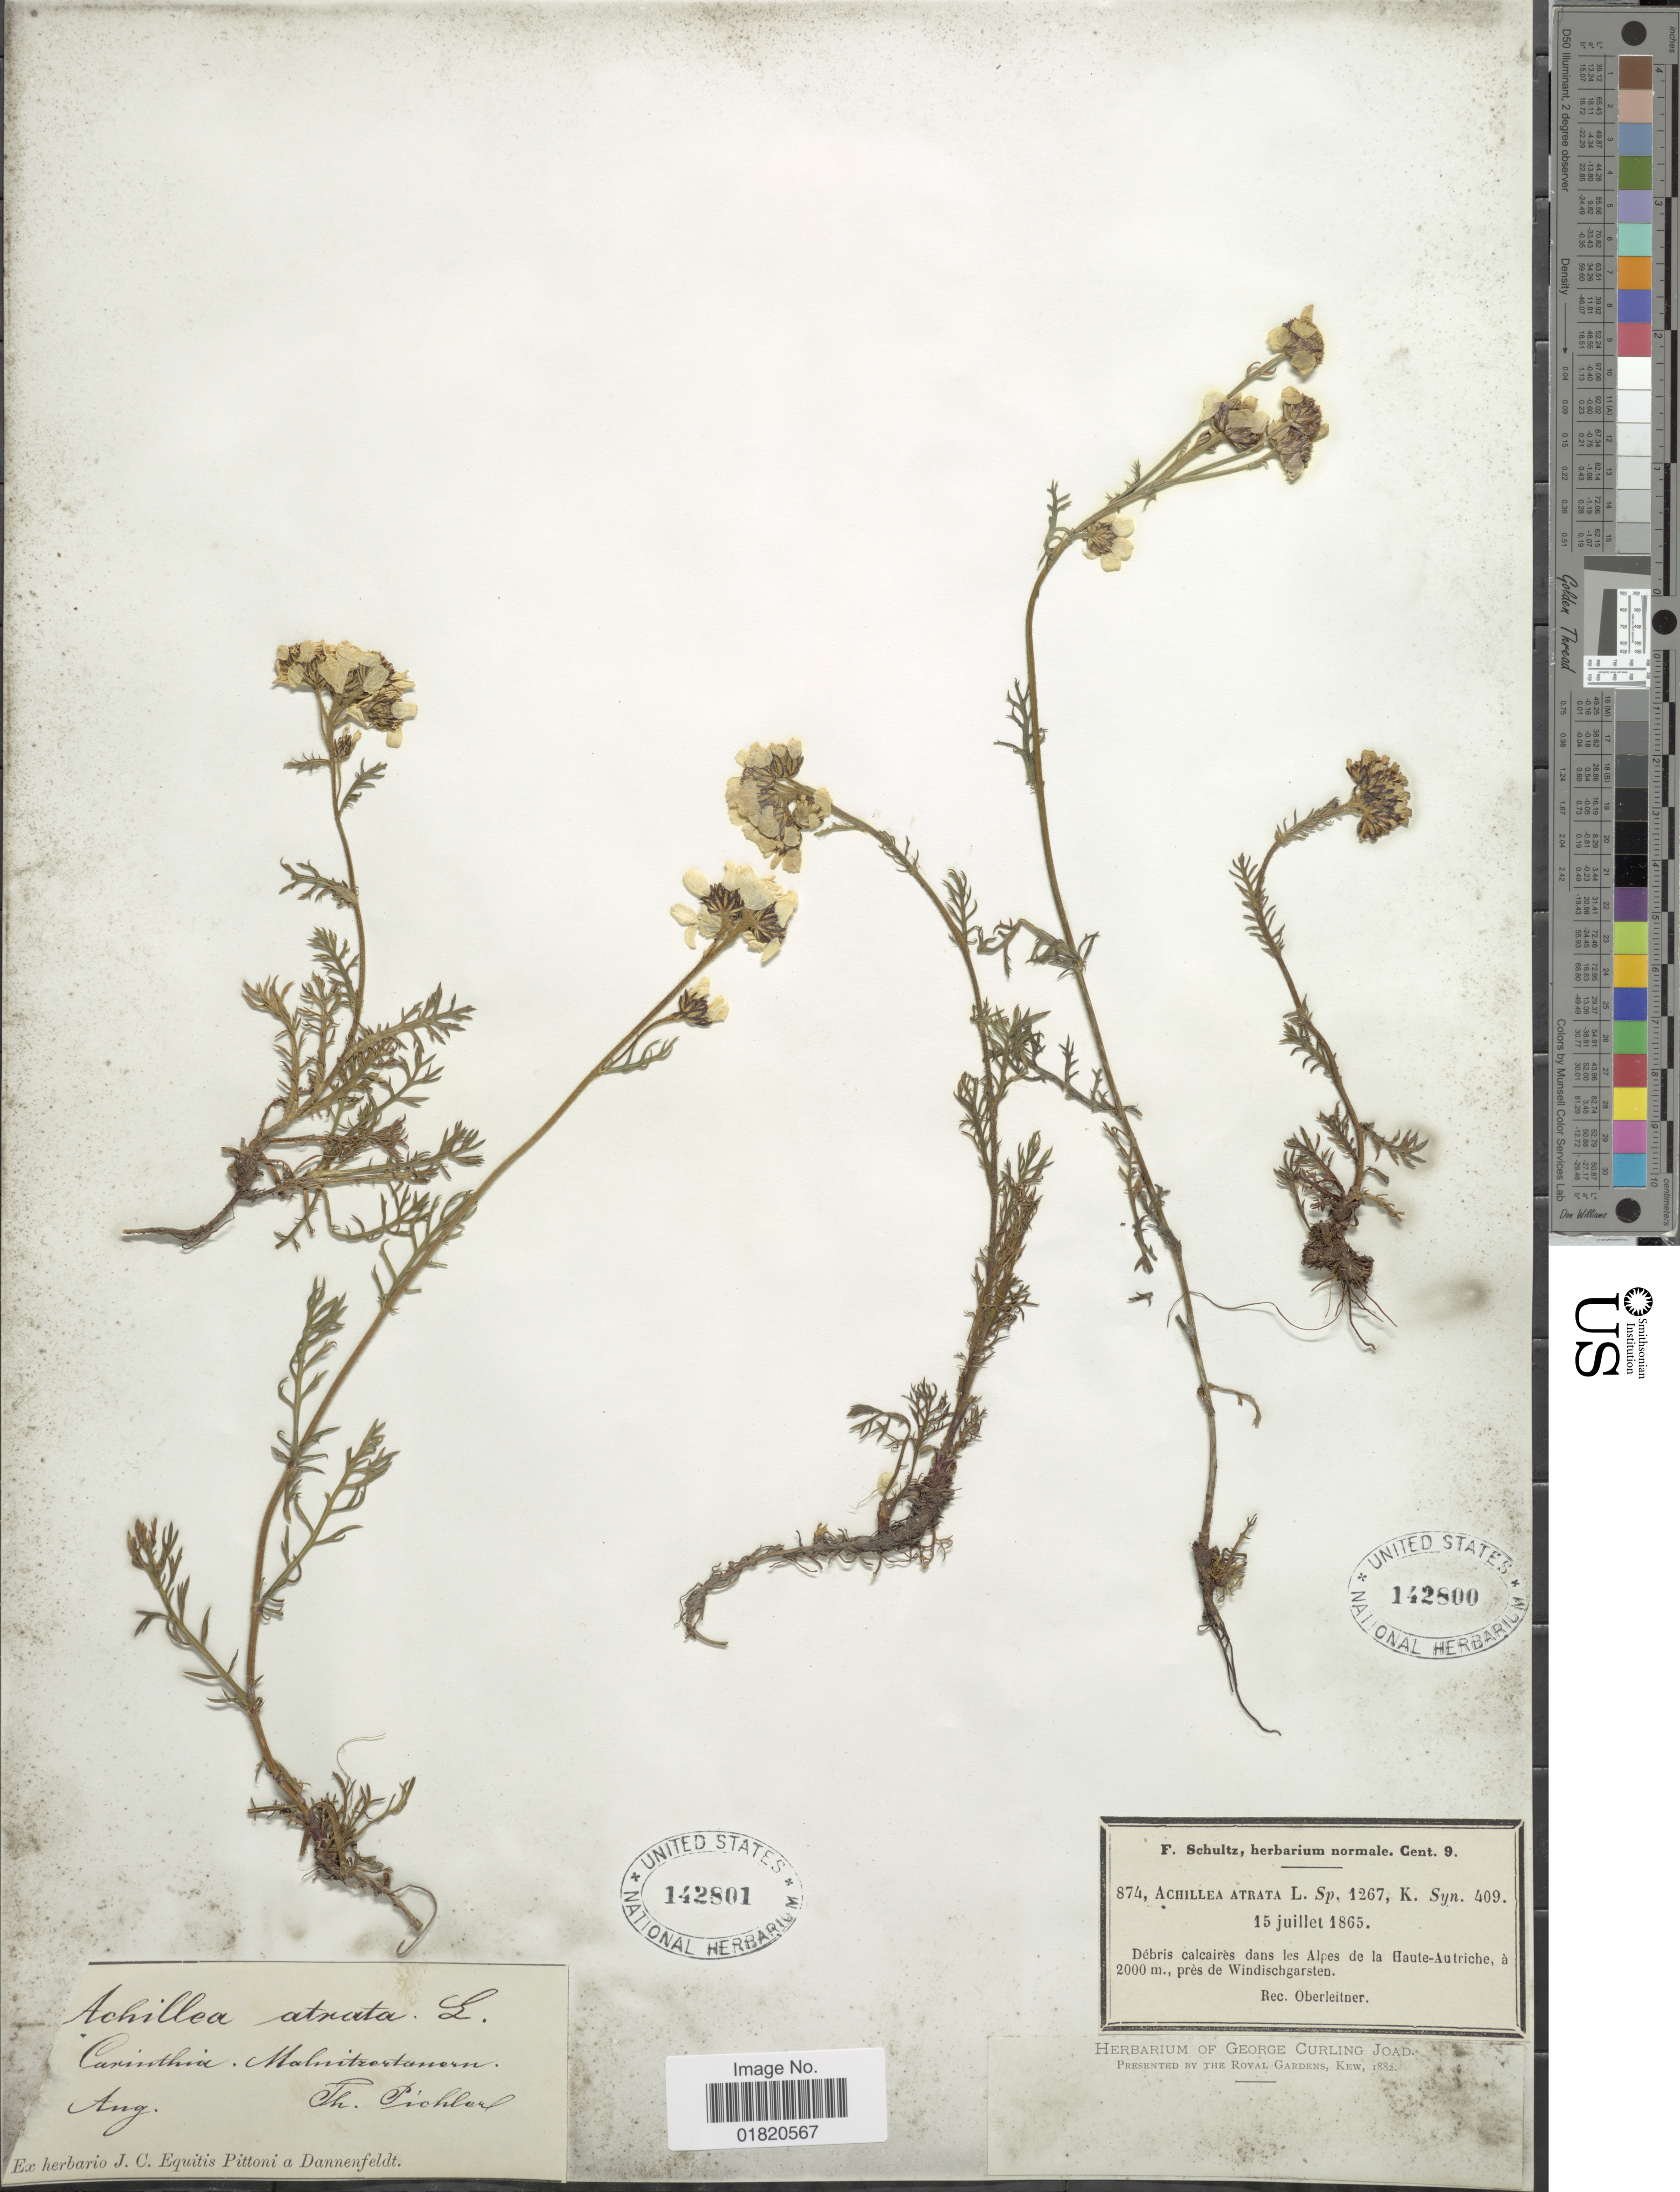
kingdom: Plantae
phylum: Tracheophyta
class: Magnoliopsida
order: Asterales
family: Asteraceae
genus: Achillea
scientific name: Achillea atrata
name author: L.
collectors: Oberleitner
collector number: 874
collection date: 1865-07-15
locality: Débris calcairés dans les Alpes de la Haute-Autriche, près de Windischgarsten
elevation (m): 2000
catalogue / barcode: US 142800